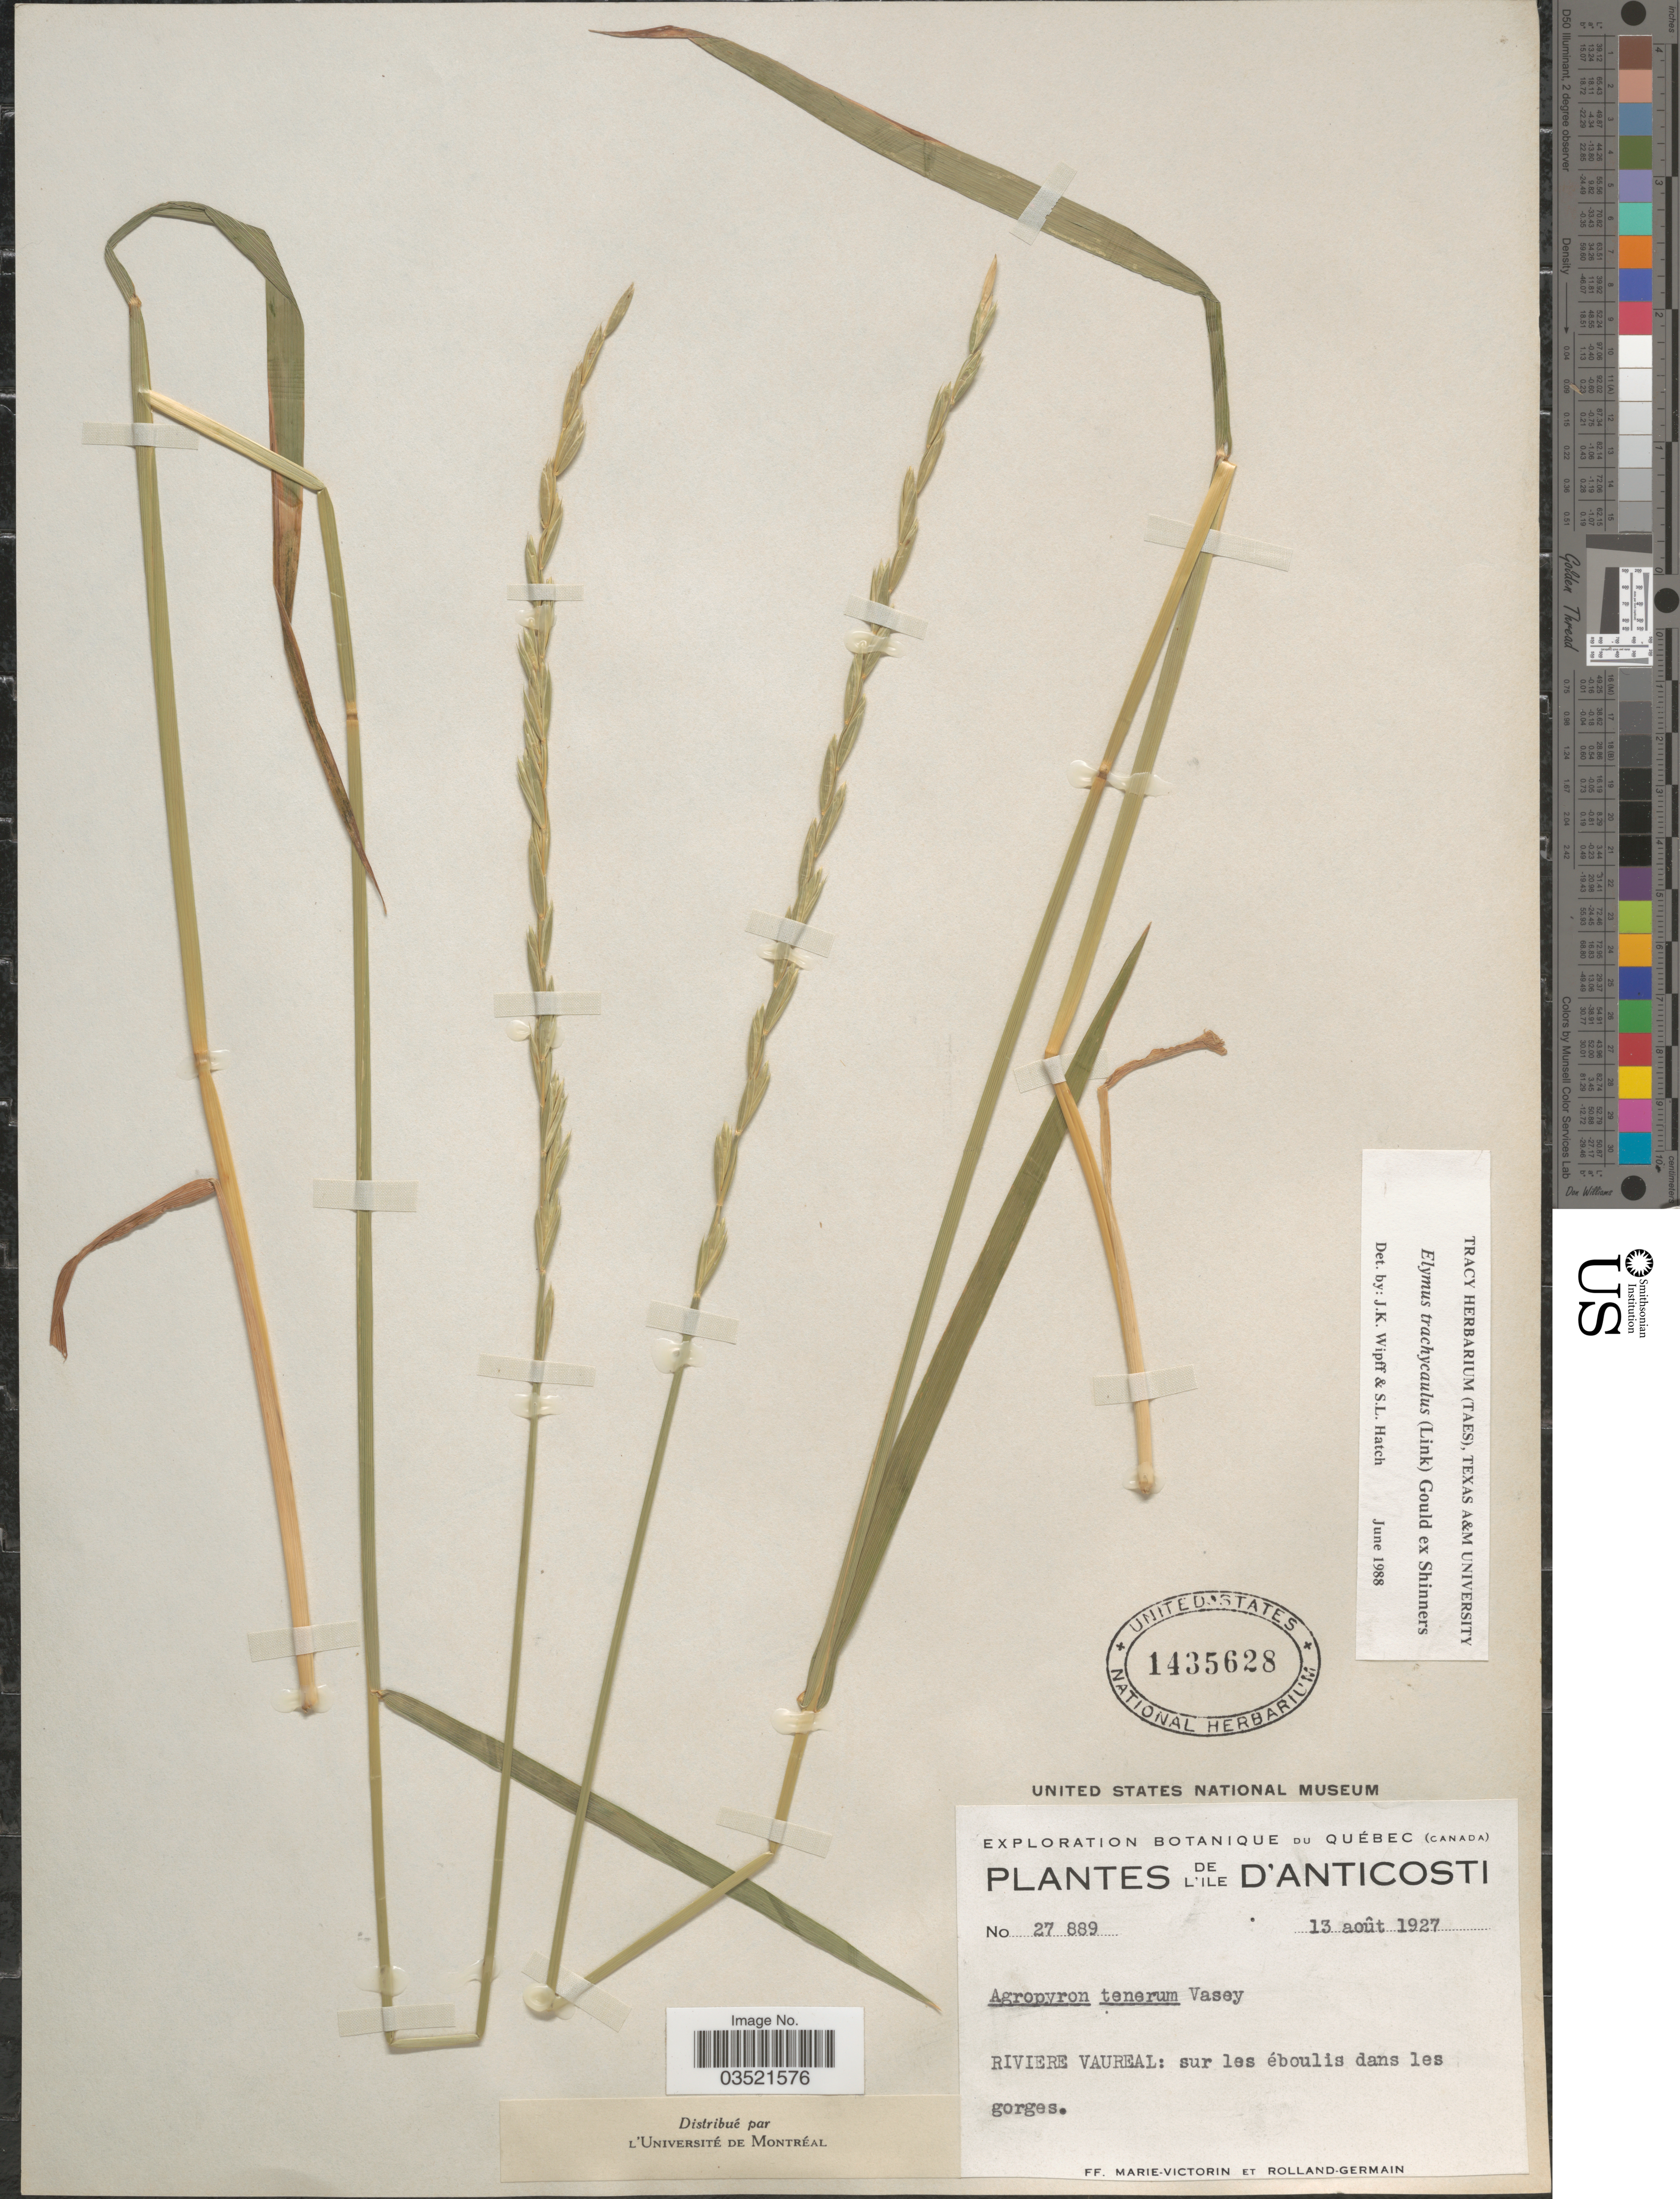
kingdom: Plantae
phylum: Tracheophyta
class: Liliopsida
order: Poales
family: Poaceae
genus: Elymus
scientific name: Elymus trachycaulus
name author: (Link) Gould ex Shinners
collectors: F. Marie-Victorin & Rolland-Germain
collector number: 27889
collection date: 1927-08-13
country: Canada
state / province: Quebec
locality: Exploratio Botanique du Québec. L'ile d'Anticosti. Riviere Vaureal: sur les éboulis dans les gorges.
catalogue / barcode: US 1435628